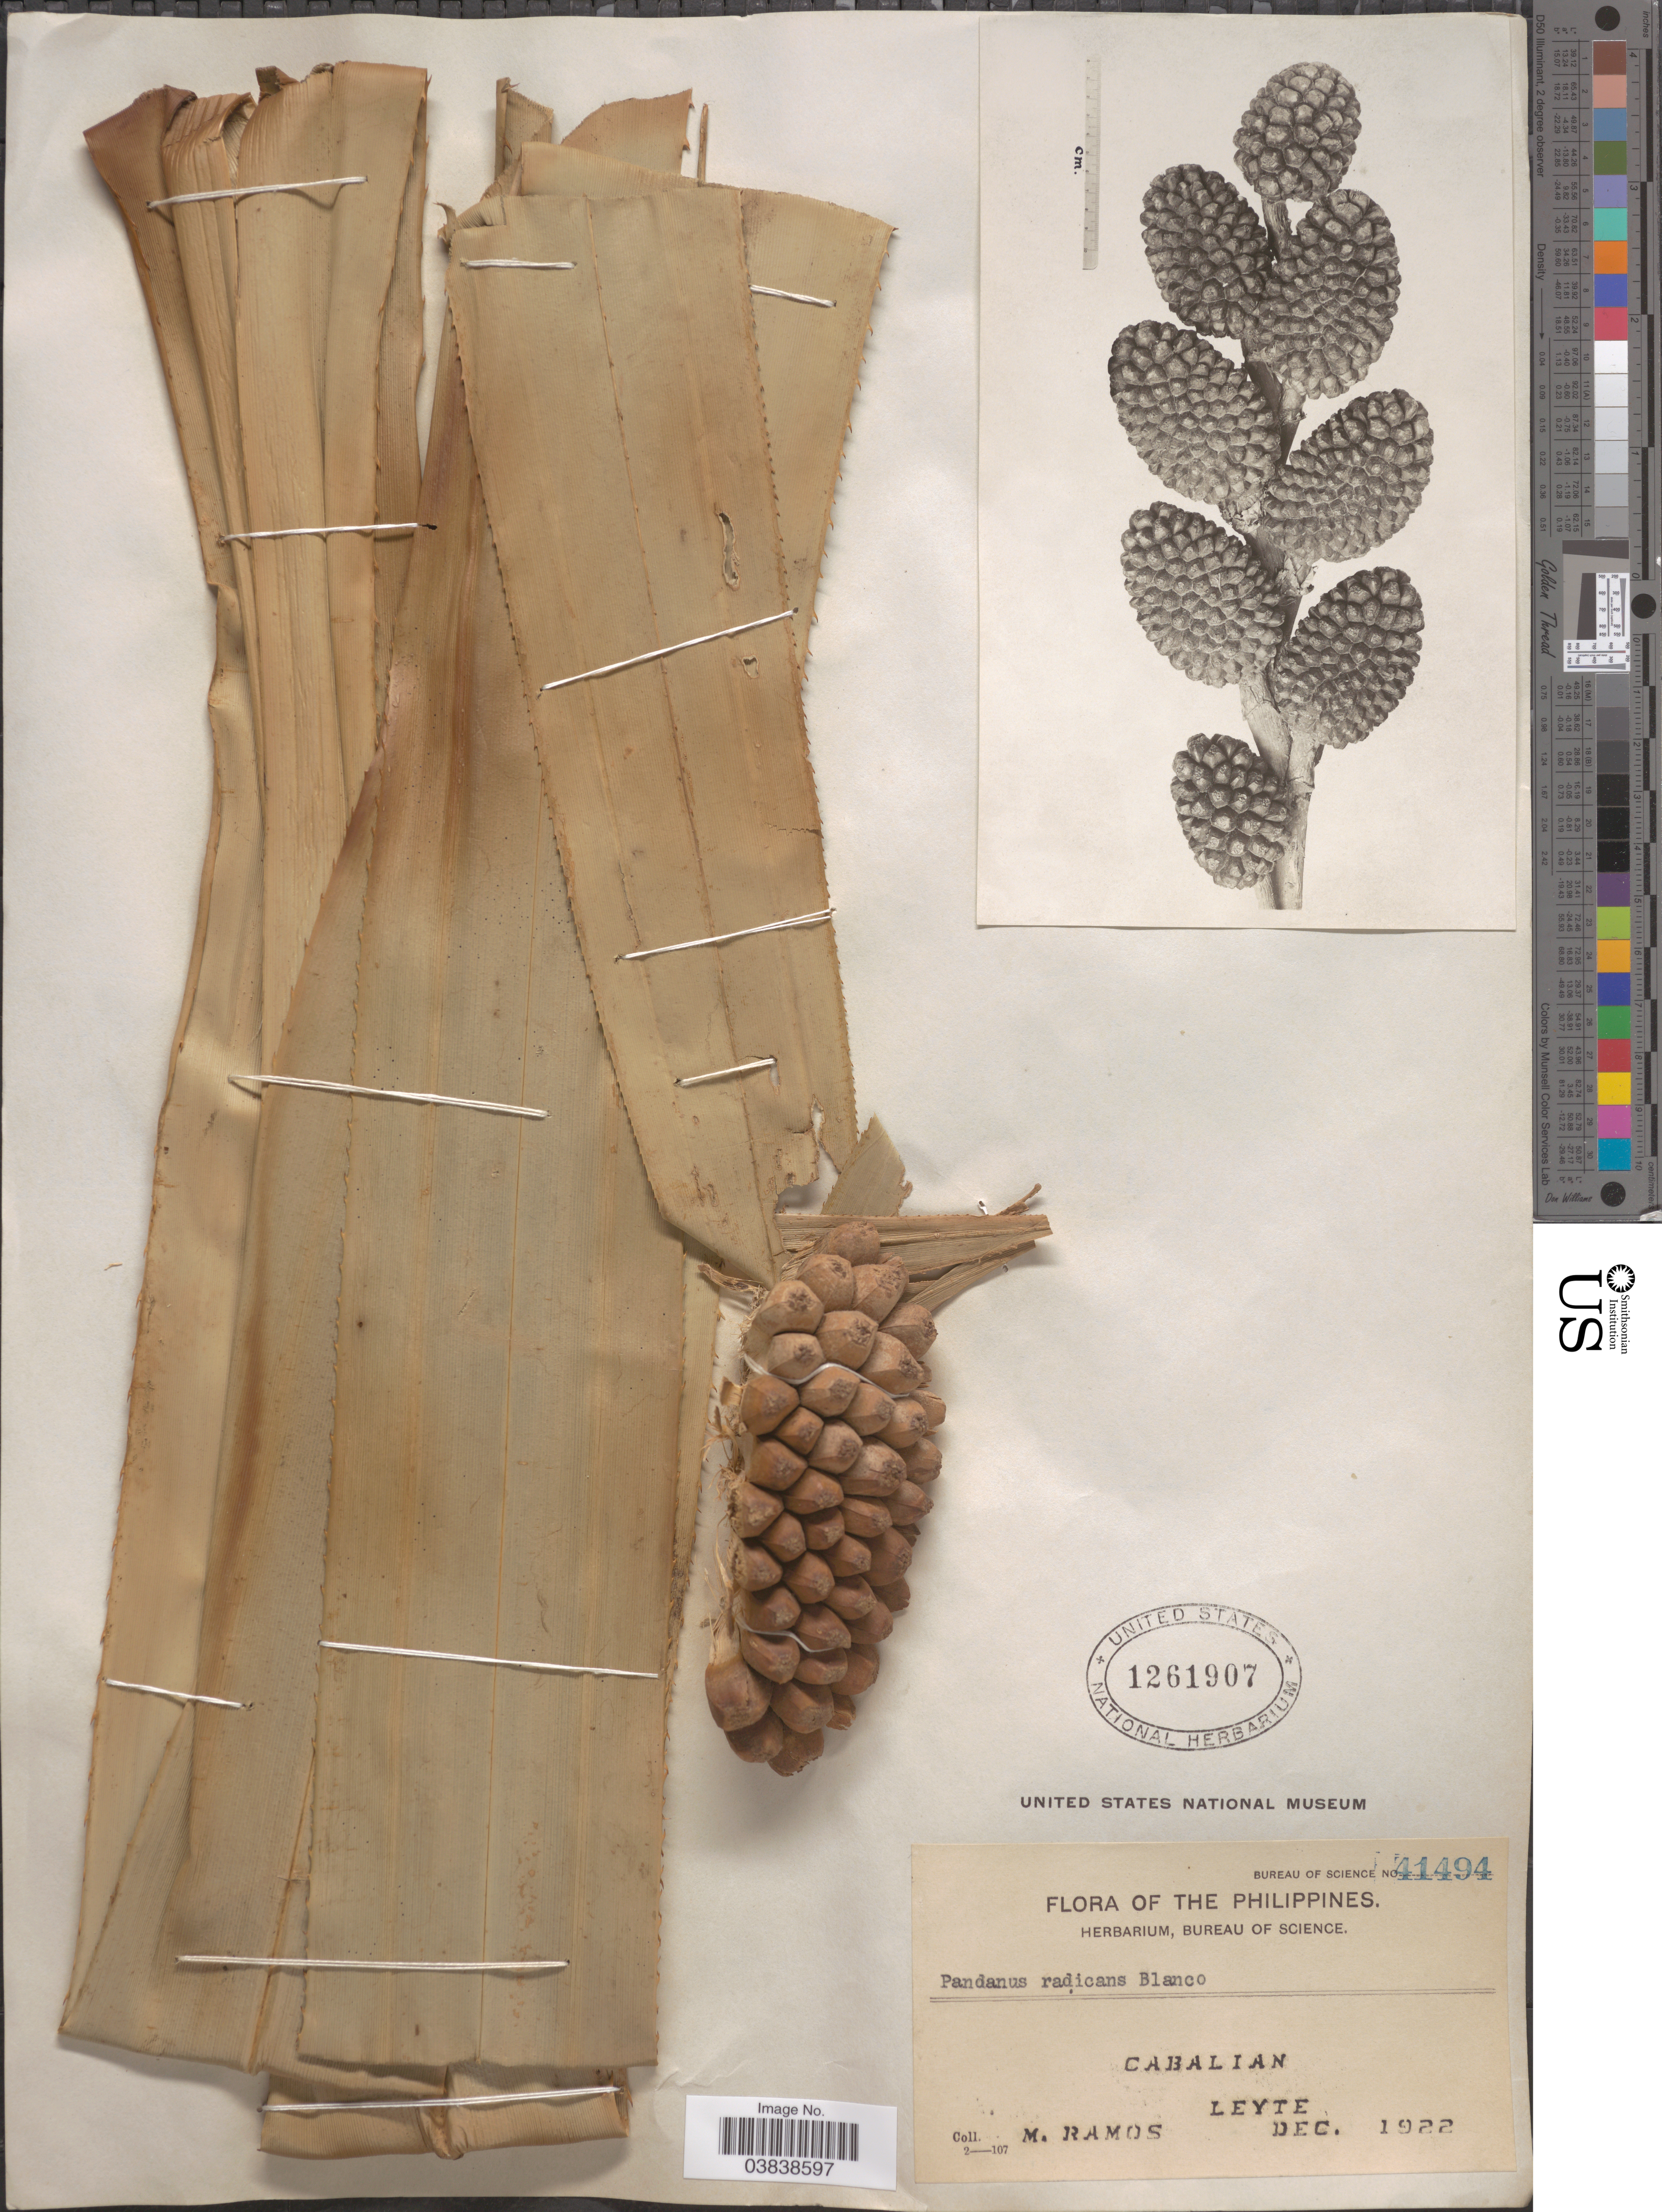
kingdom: Plantae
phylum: Tracheophyta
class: Liliopsida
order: Pandanales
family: Pandanaceae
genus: Pandanus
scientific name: Pandanus radicans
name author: Blanco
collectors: M. Ramos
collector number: Bureau of Science 41494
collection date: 1922-12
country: Philippines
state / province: Eastern Visayas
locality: Cabalian, Leyte.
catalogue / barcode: US 1261907